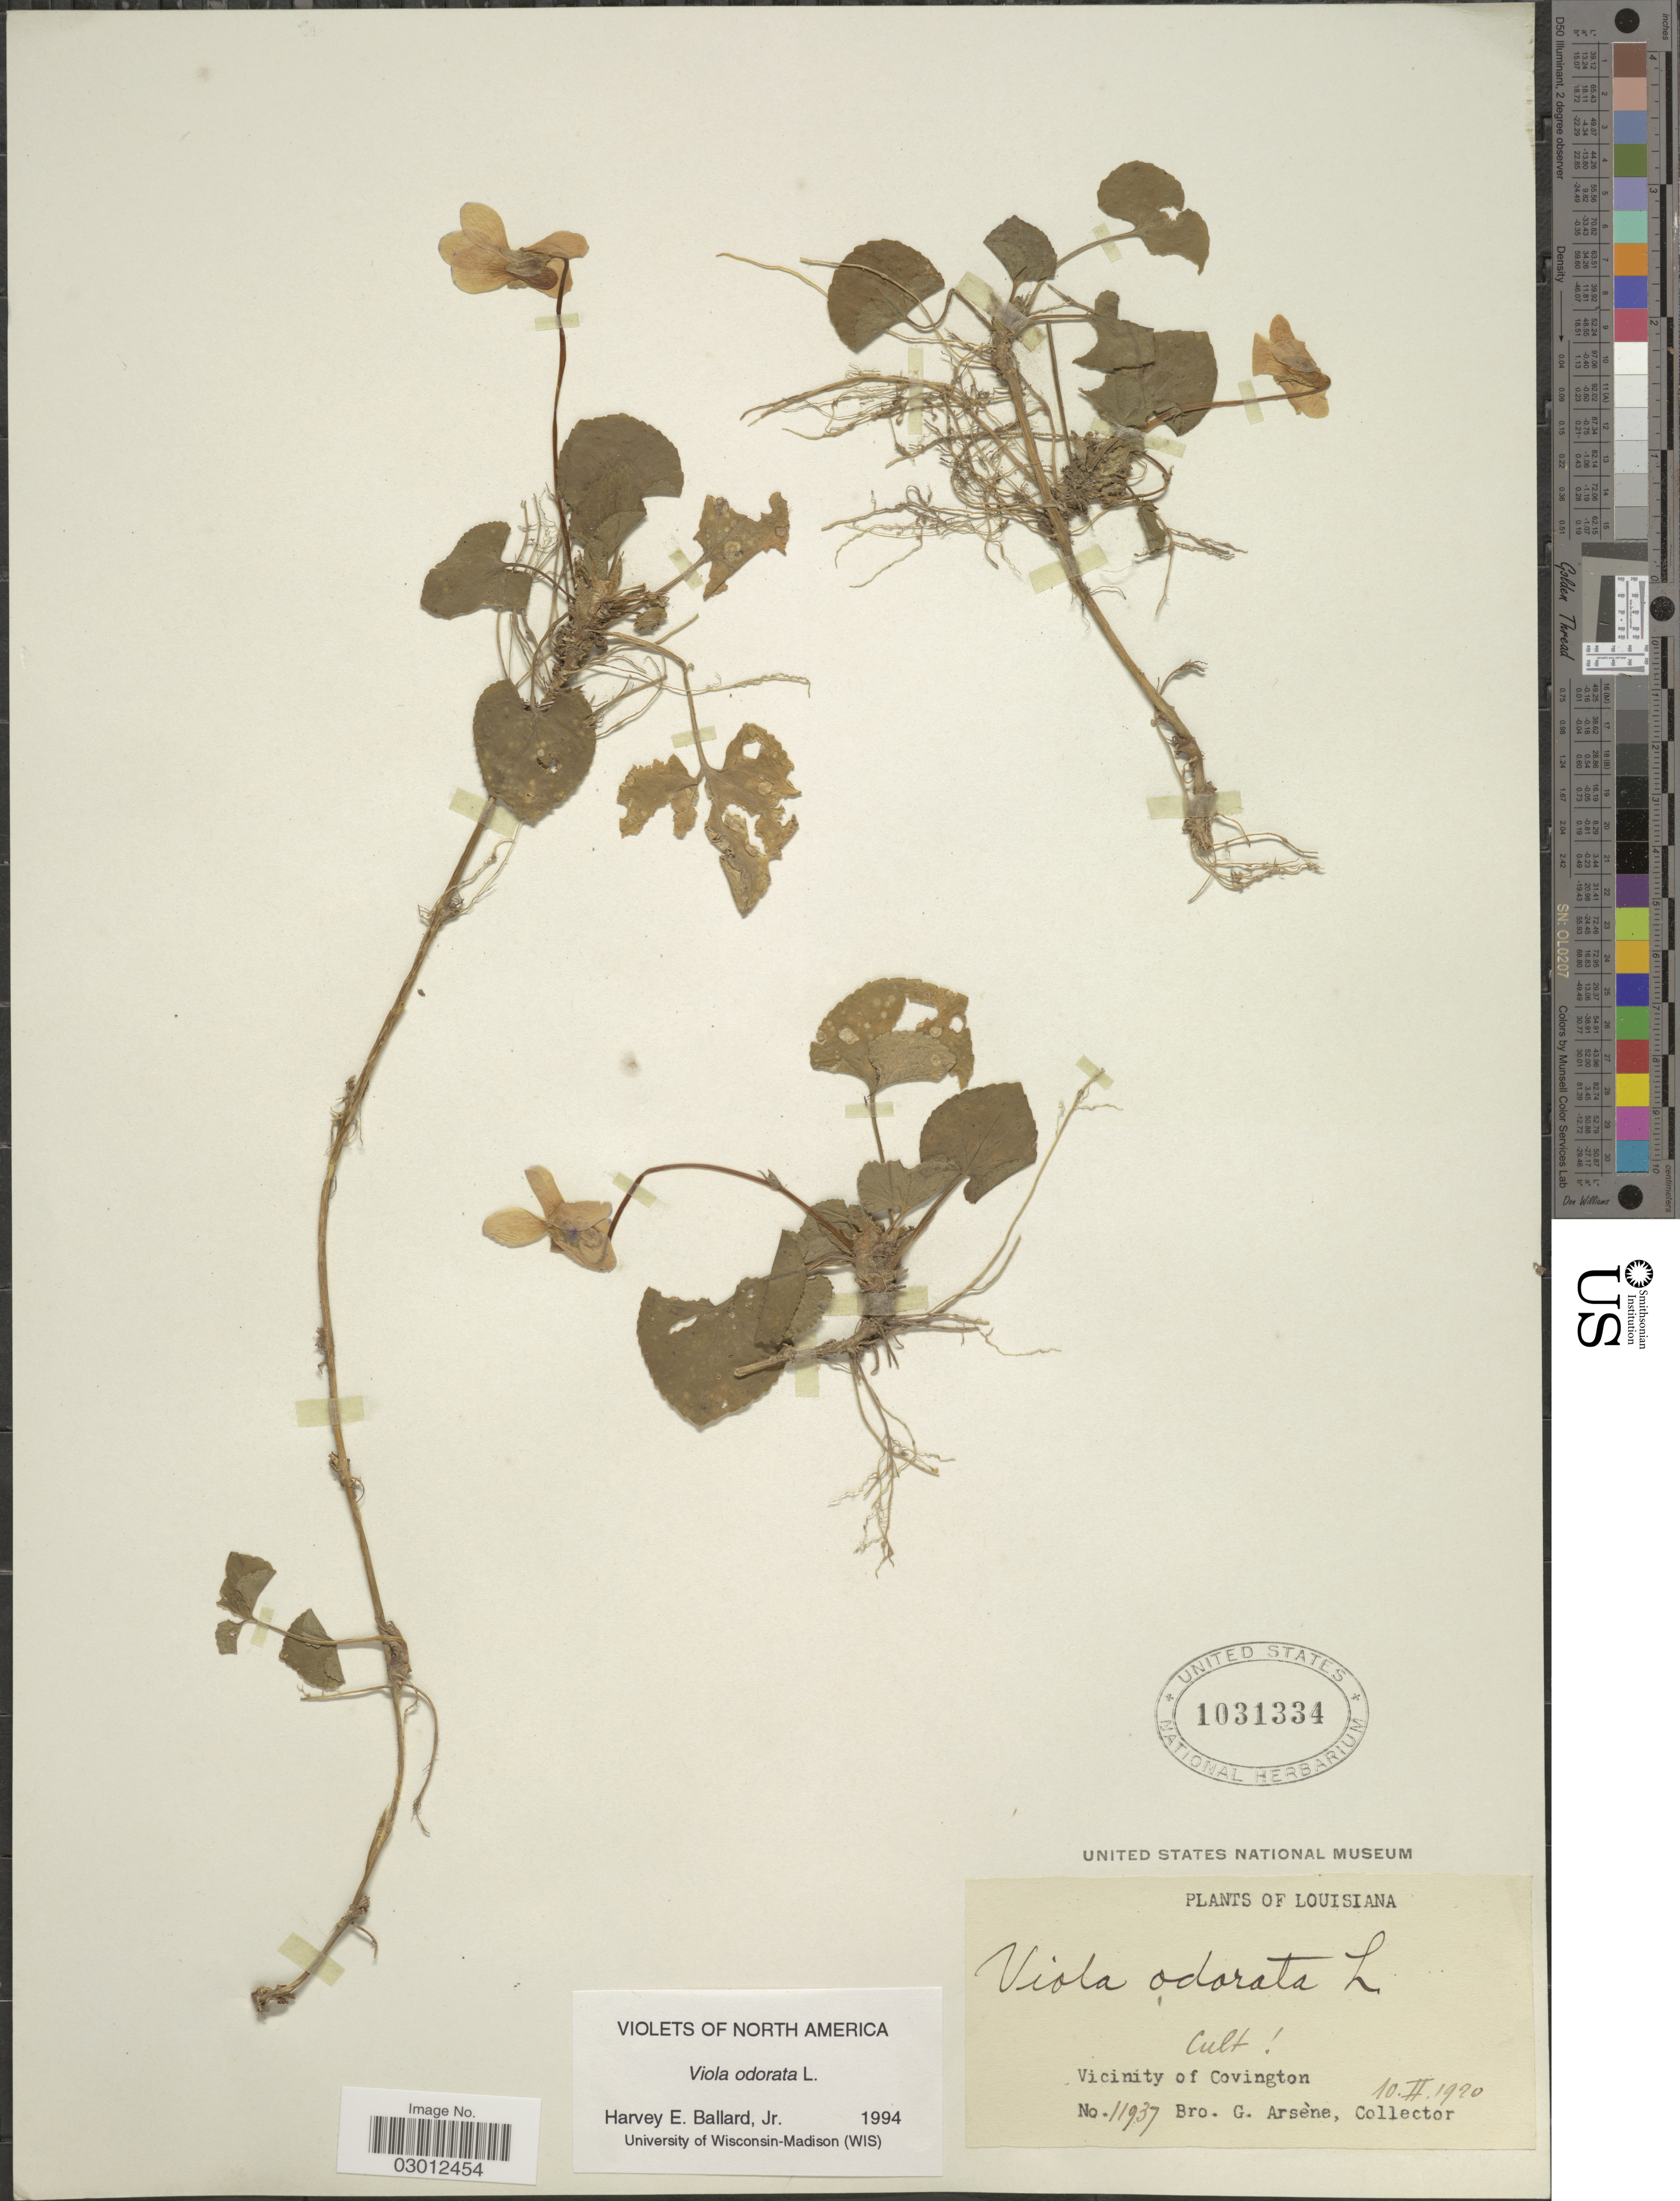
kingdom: Plantae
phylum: Tracheophyta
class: Magnoliopsida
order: Malpighiales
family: Violaceae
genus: Viola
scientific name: Viola odorata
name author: L.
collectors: Bro. G. Arsène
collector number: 11937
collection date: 1920-02-10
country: United States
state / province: Louisiana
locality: Vicinity of Covington.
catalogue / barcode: US 1031334